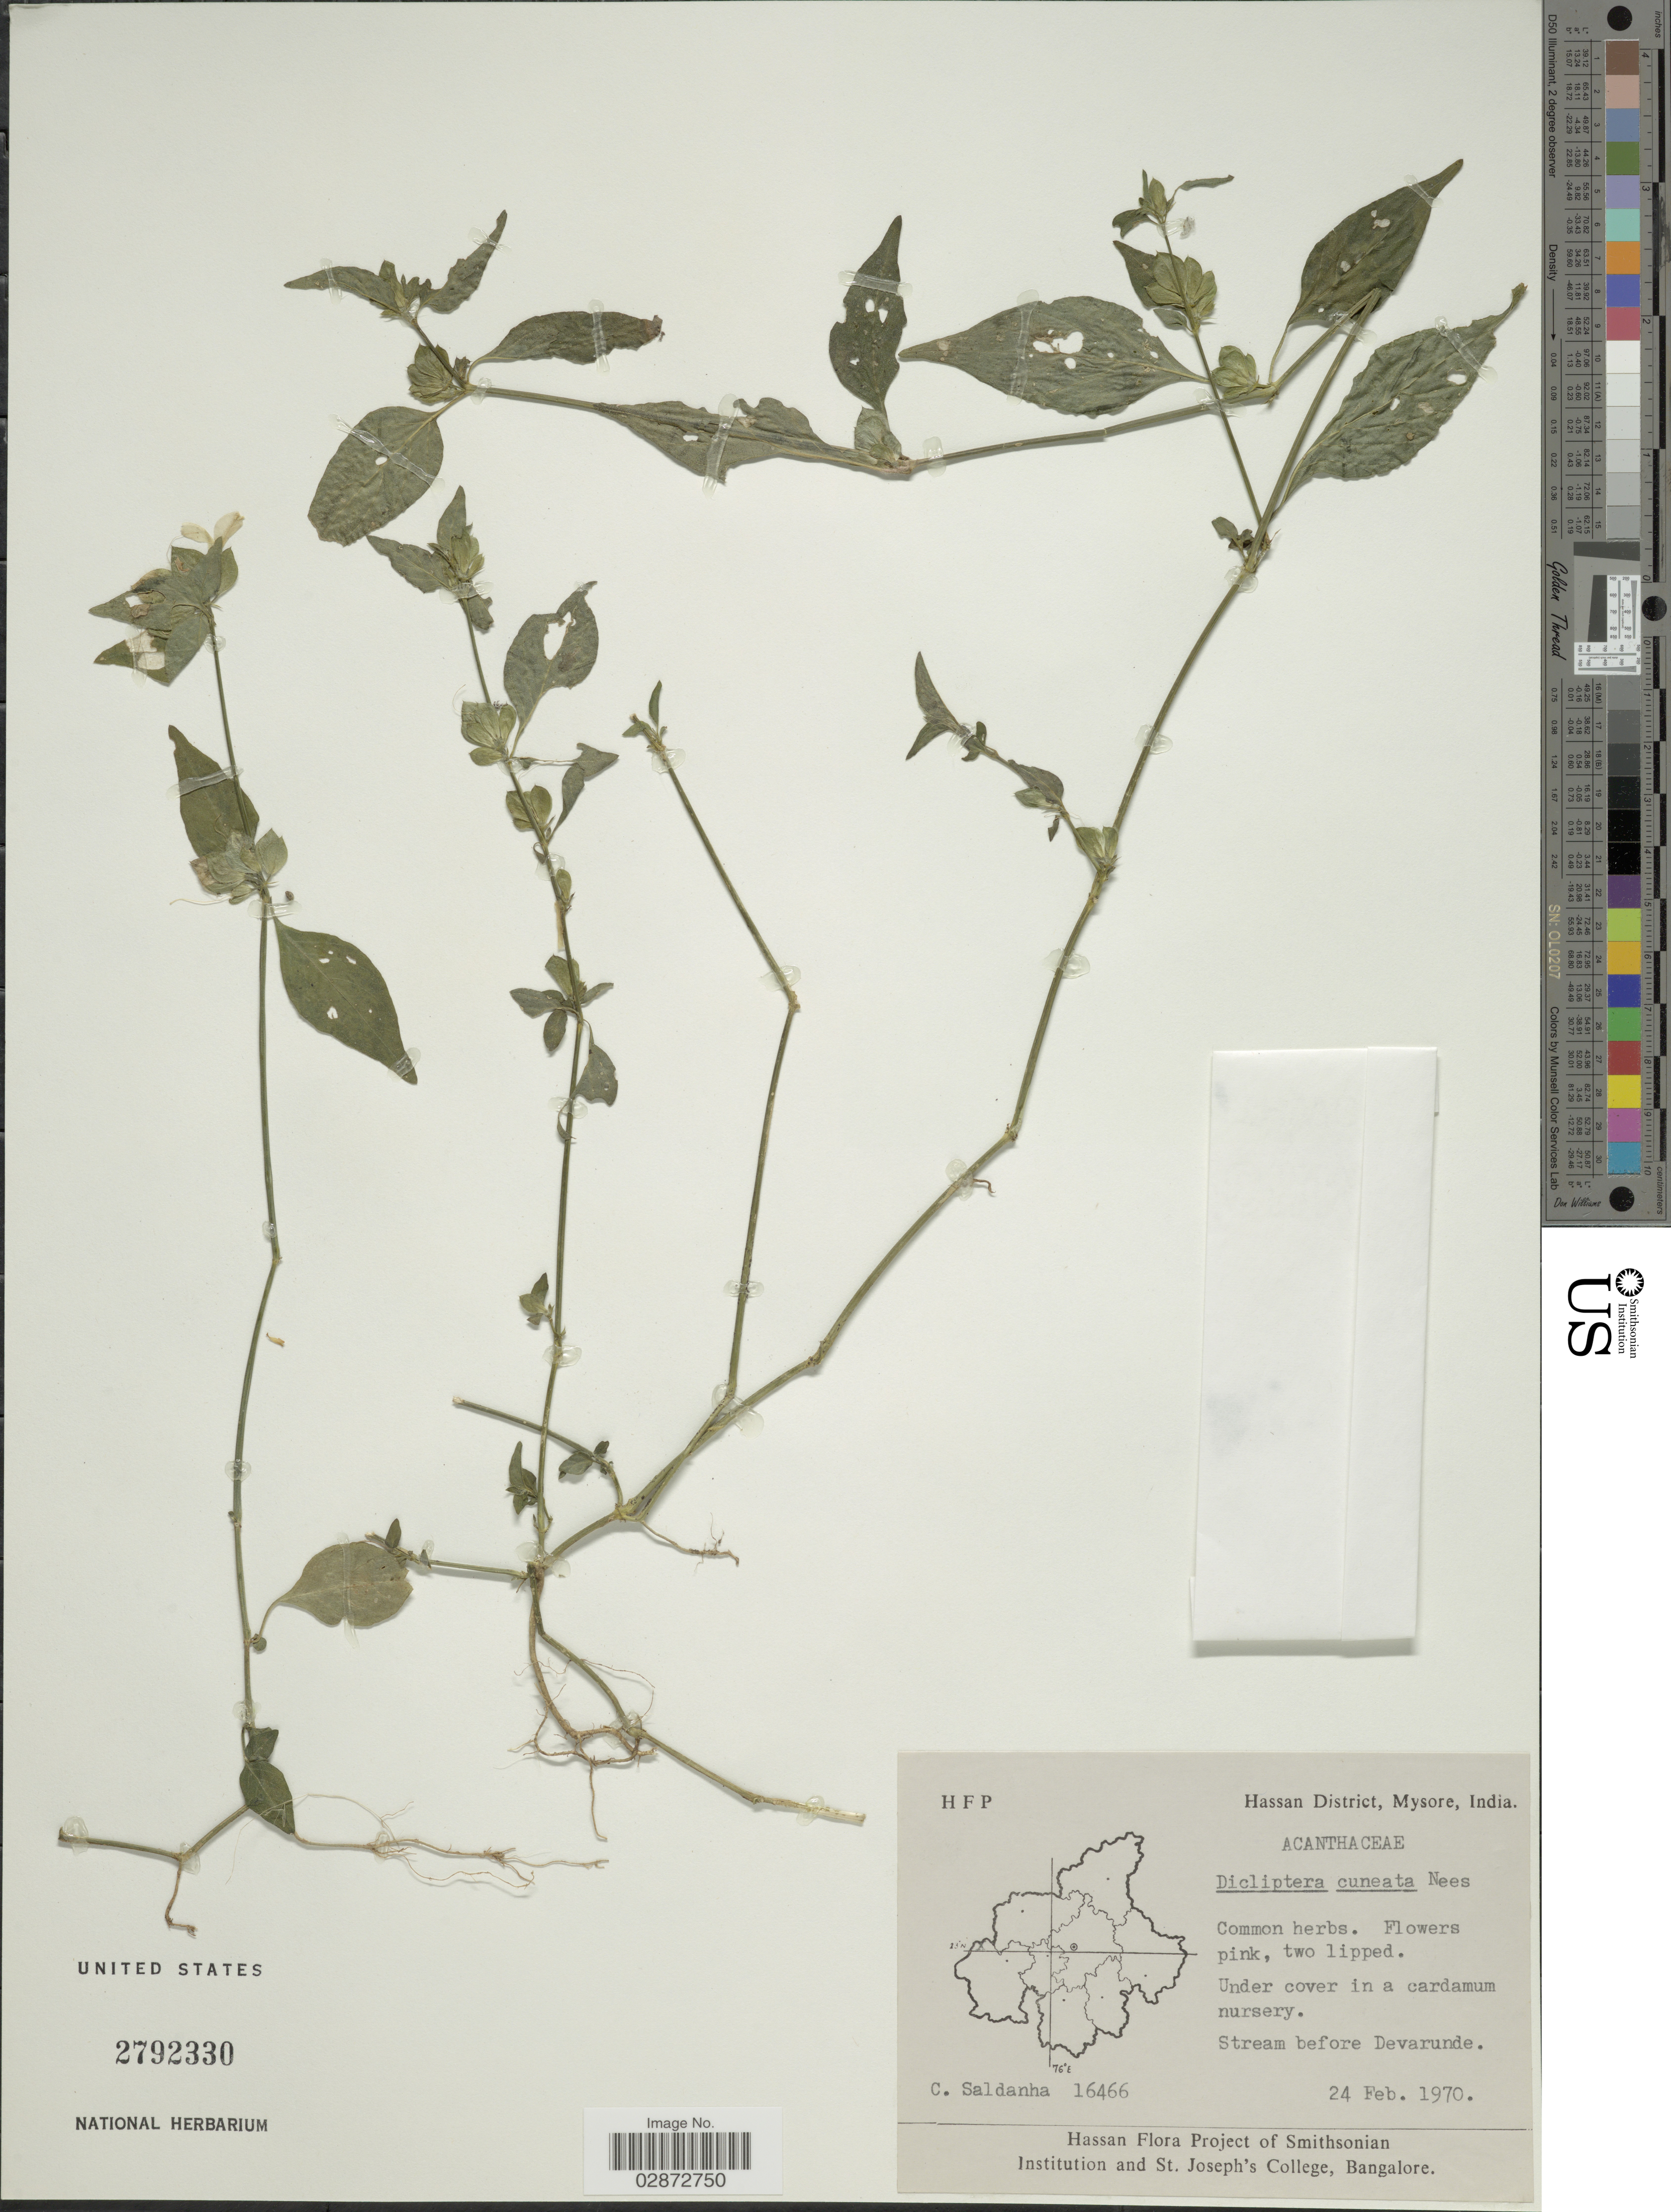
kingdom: Plantae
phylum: Tracheophyta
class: Magnoliopsida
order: Lamiales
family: Acanthaceae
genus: Dicliptera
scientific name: Dicliptera cuneata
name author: Nees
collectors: C. Saldanha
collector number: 16466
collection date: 1970-02-24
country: India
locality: Hassan District, Mysore, Stream before Devarunde.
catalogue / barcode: US 2792330